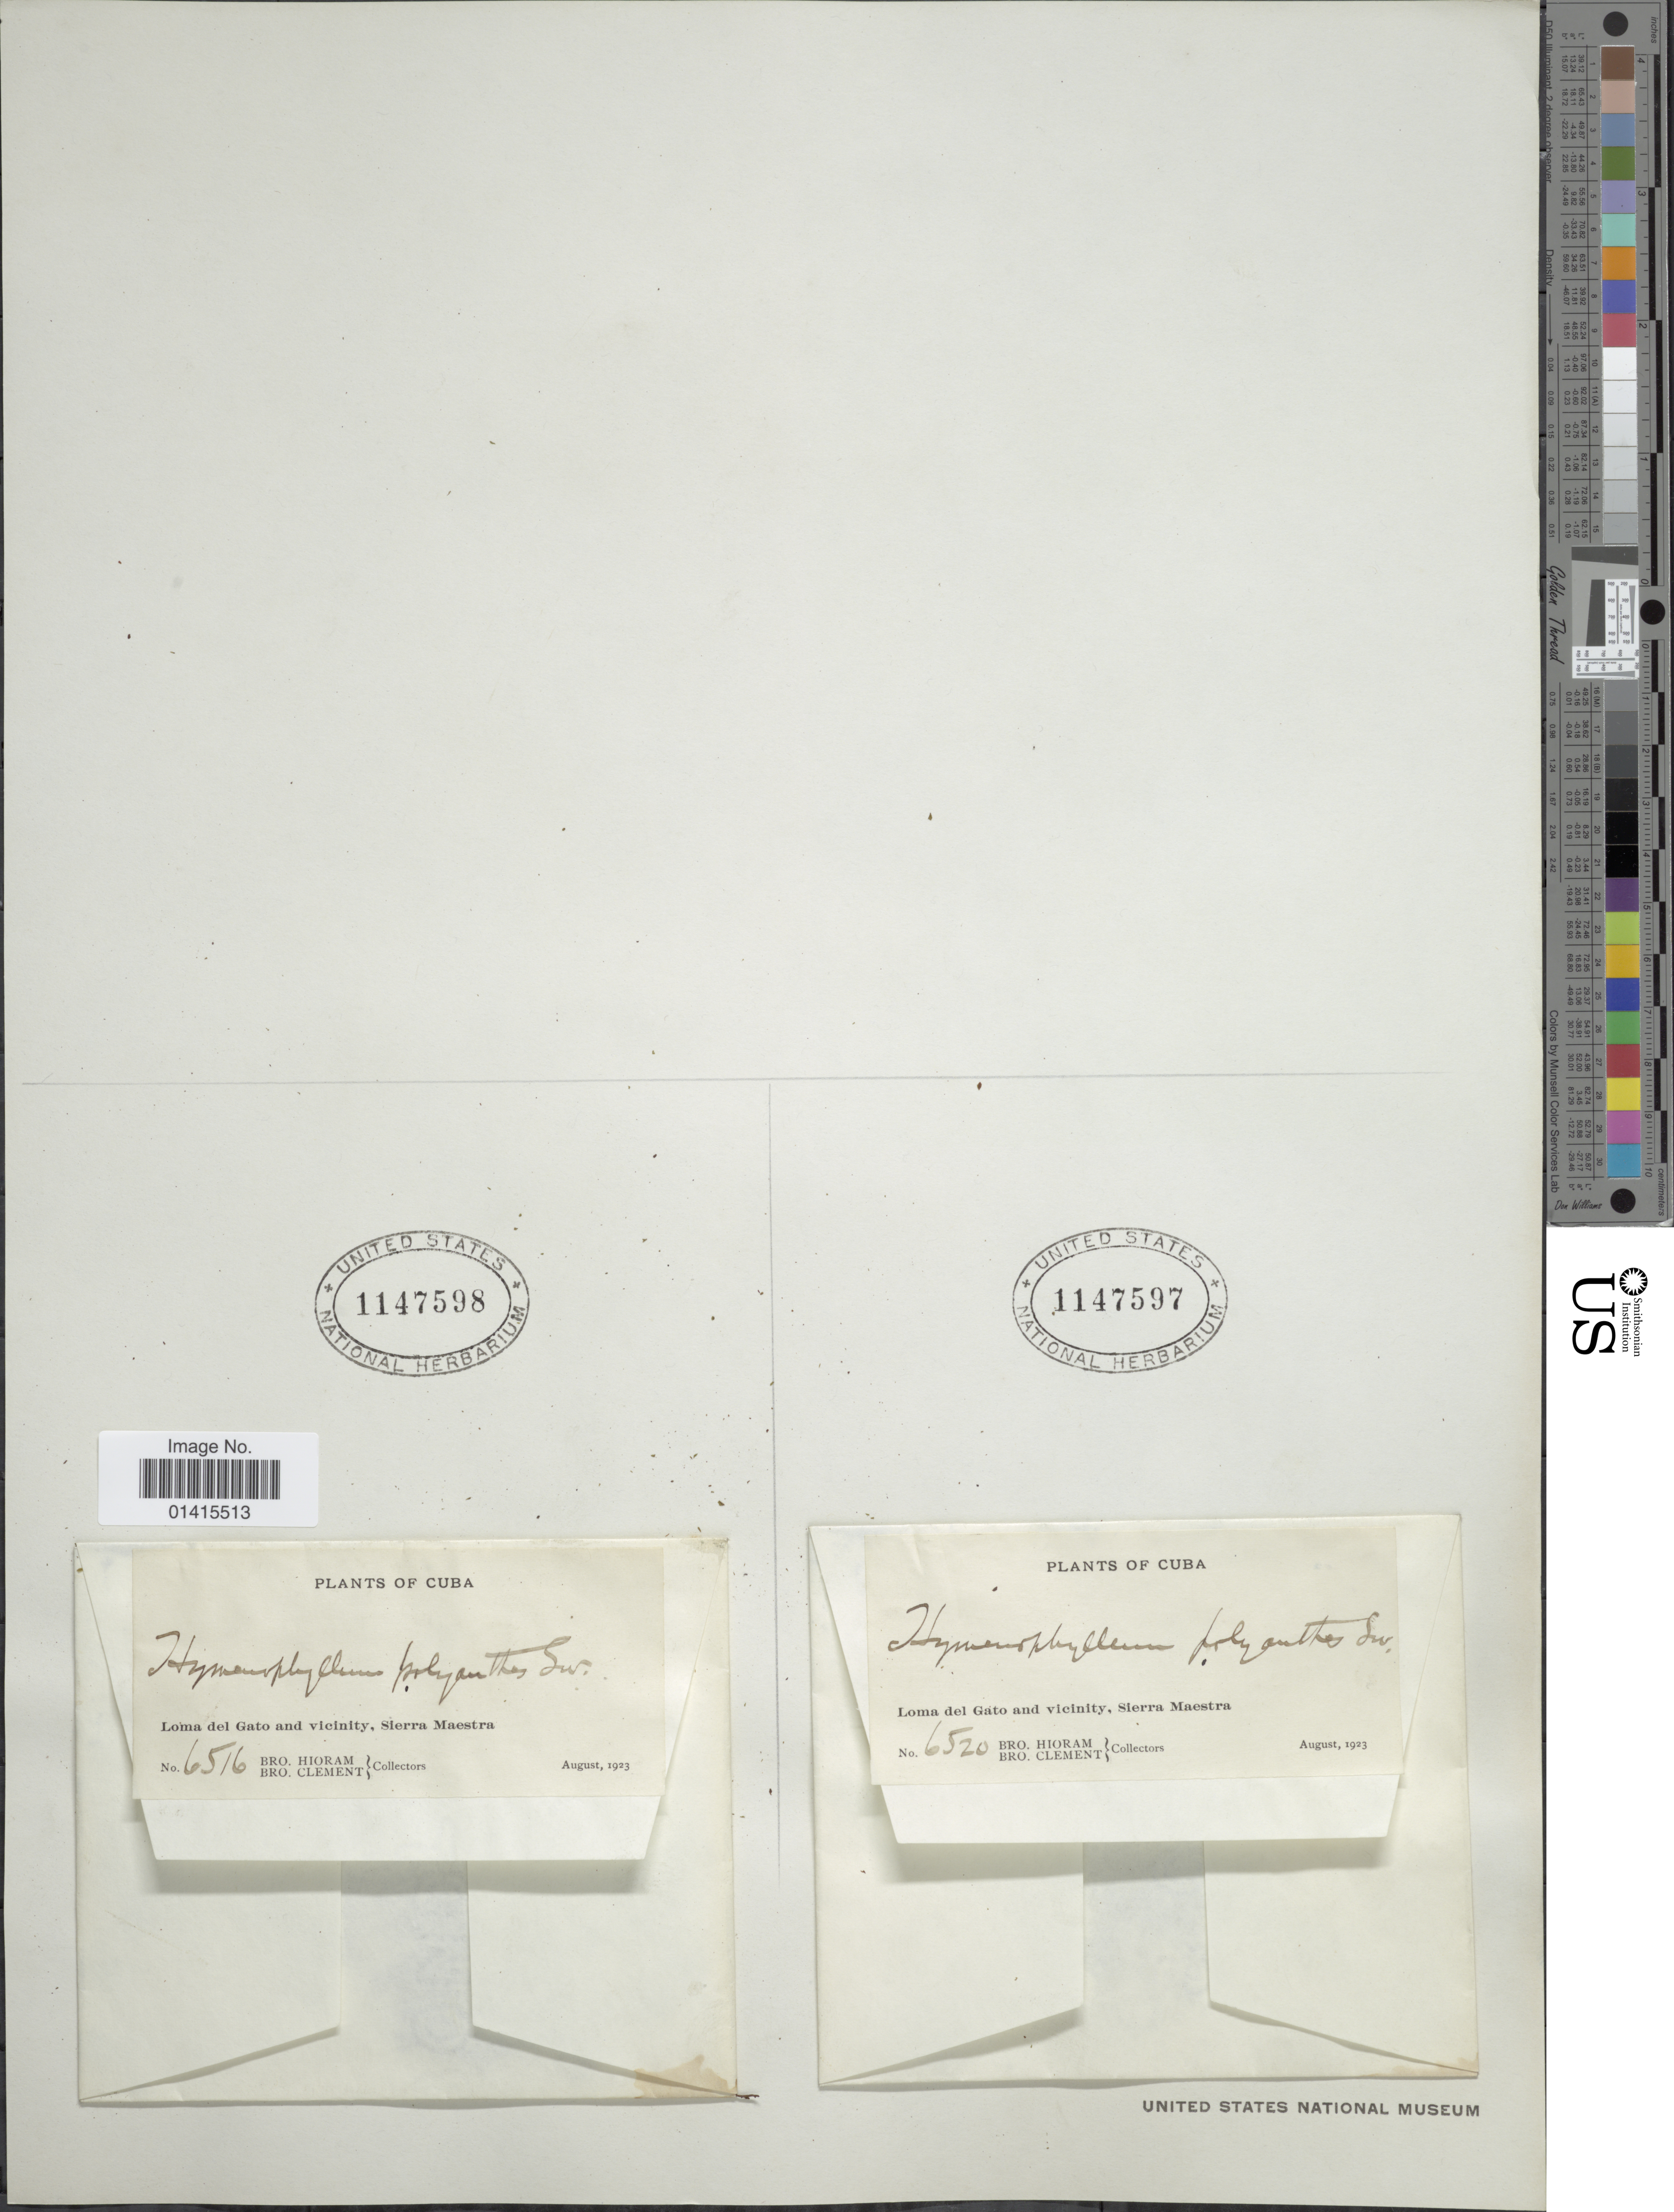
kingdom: Plantae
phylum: Tracheophyta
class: Polypodiopsida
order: Hymenophyllales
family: Hymenophyllaceae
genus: Hymenophyllum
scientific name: Hymenophyllum polyanthos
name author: (Sw.) Sw.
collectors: Bro. Hioram & B. Clement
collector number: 6516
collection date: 1923-08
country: Cuba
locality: Loma del Gato and Vicinity, Sierra Maestra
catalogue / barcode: US 1147598-2